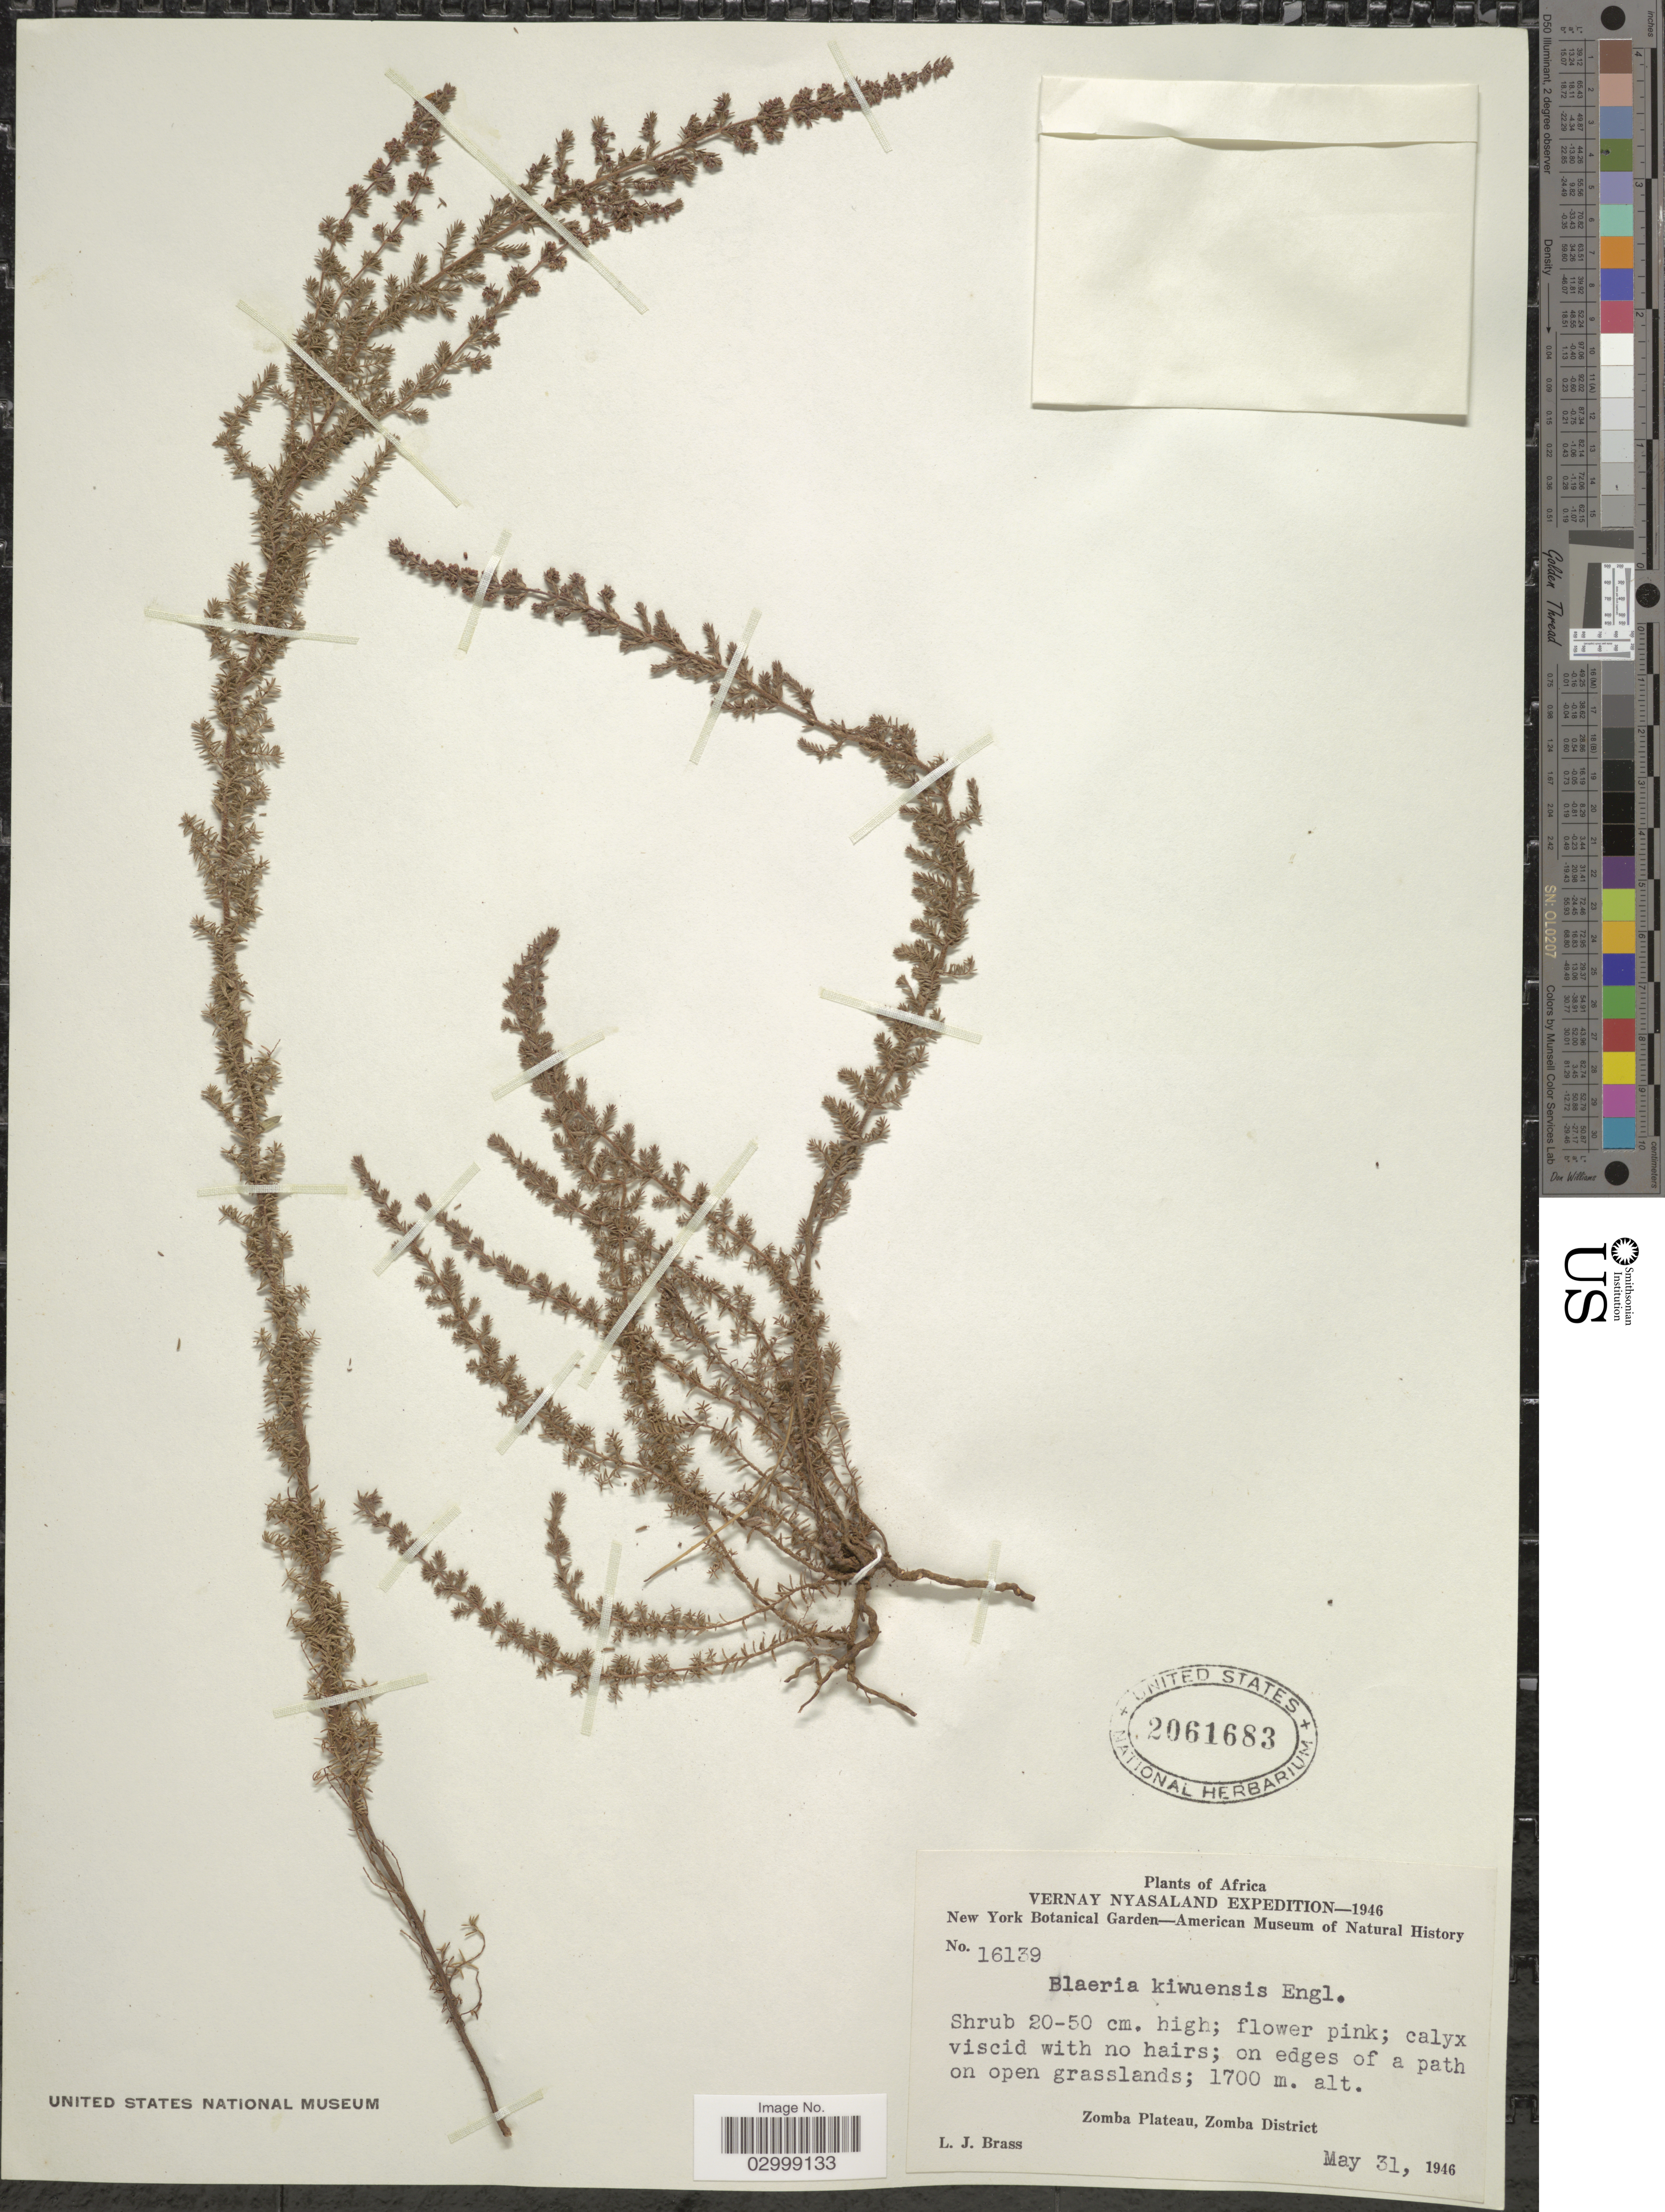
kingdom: Plantae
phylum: Tracheophyta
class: Magnoliopsida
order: Ericales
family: Ericaceae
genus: Blaeria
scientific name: Blaeria kiwuensis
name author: Engl.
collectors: L. J. Brass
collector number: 16139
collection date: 1946-05-31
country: Malawi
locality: Vernay Nyasaland, Zomba Plateau, Zomba District.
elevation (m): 1700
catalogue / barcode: US 2061683